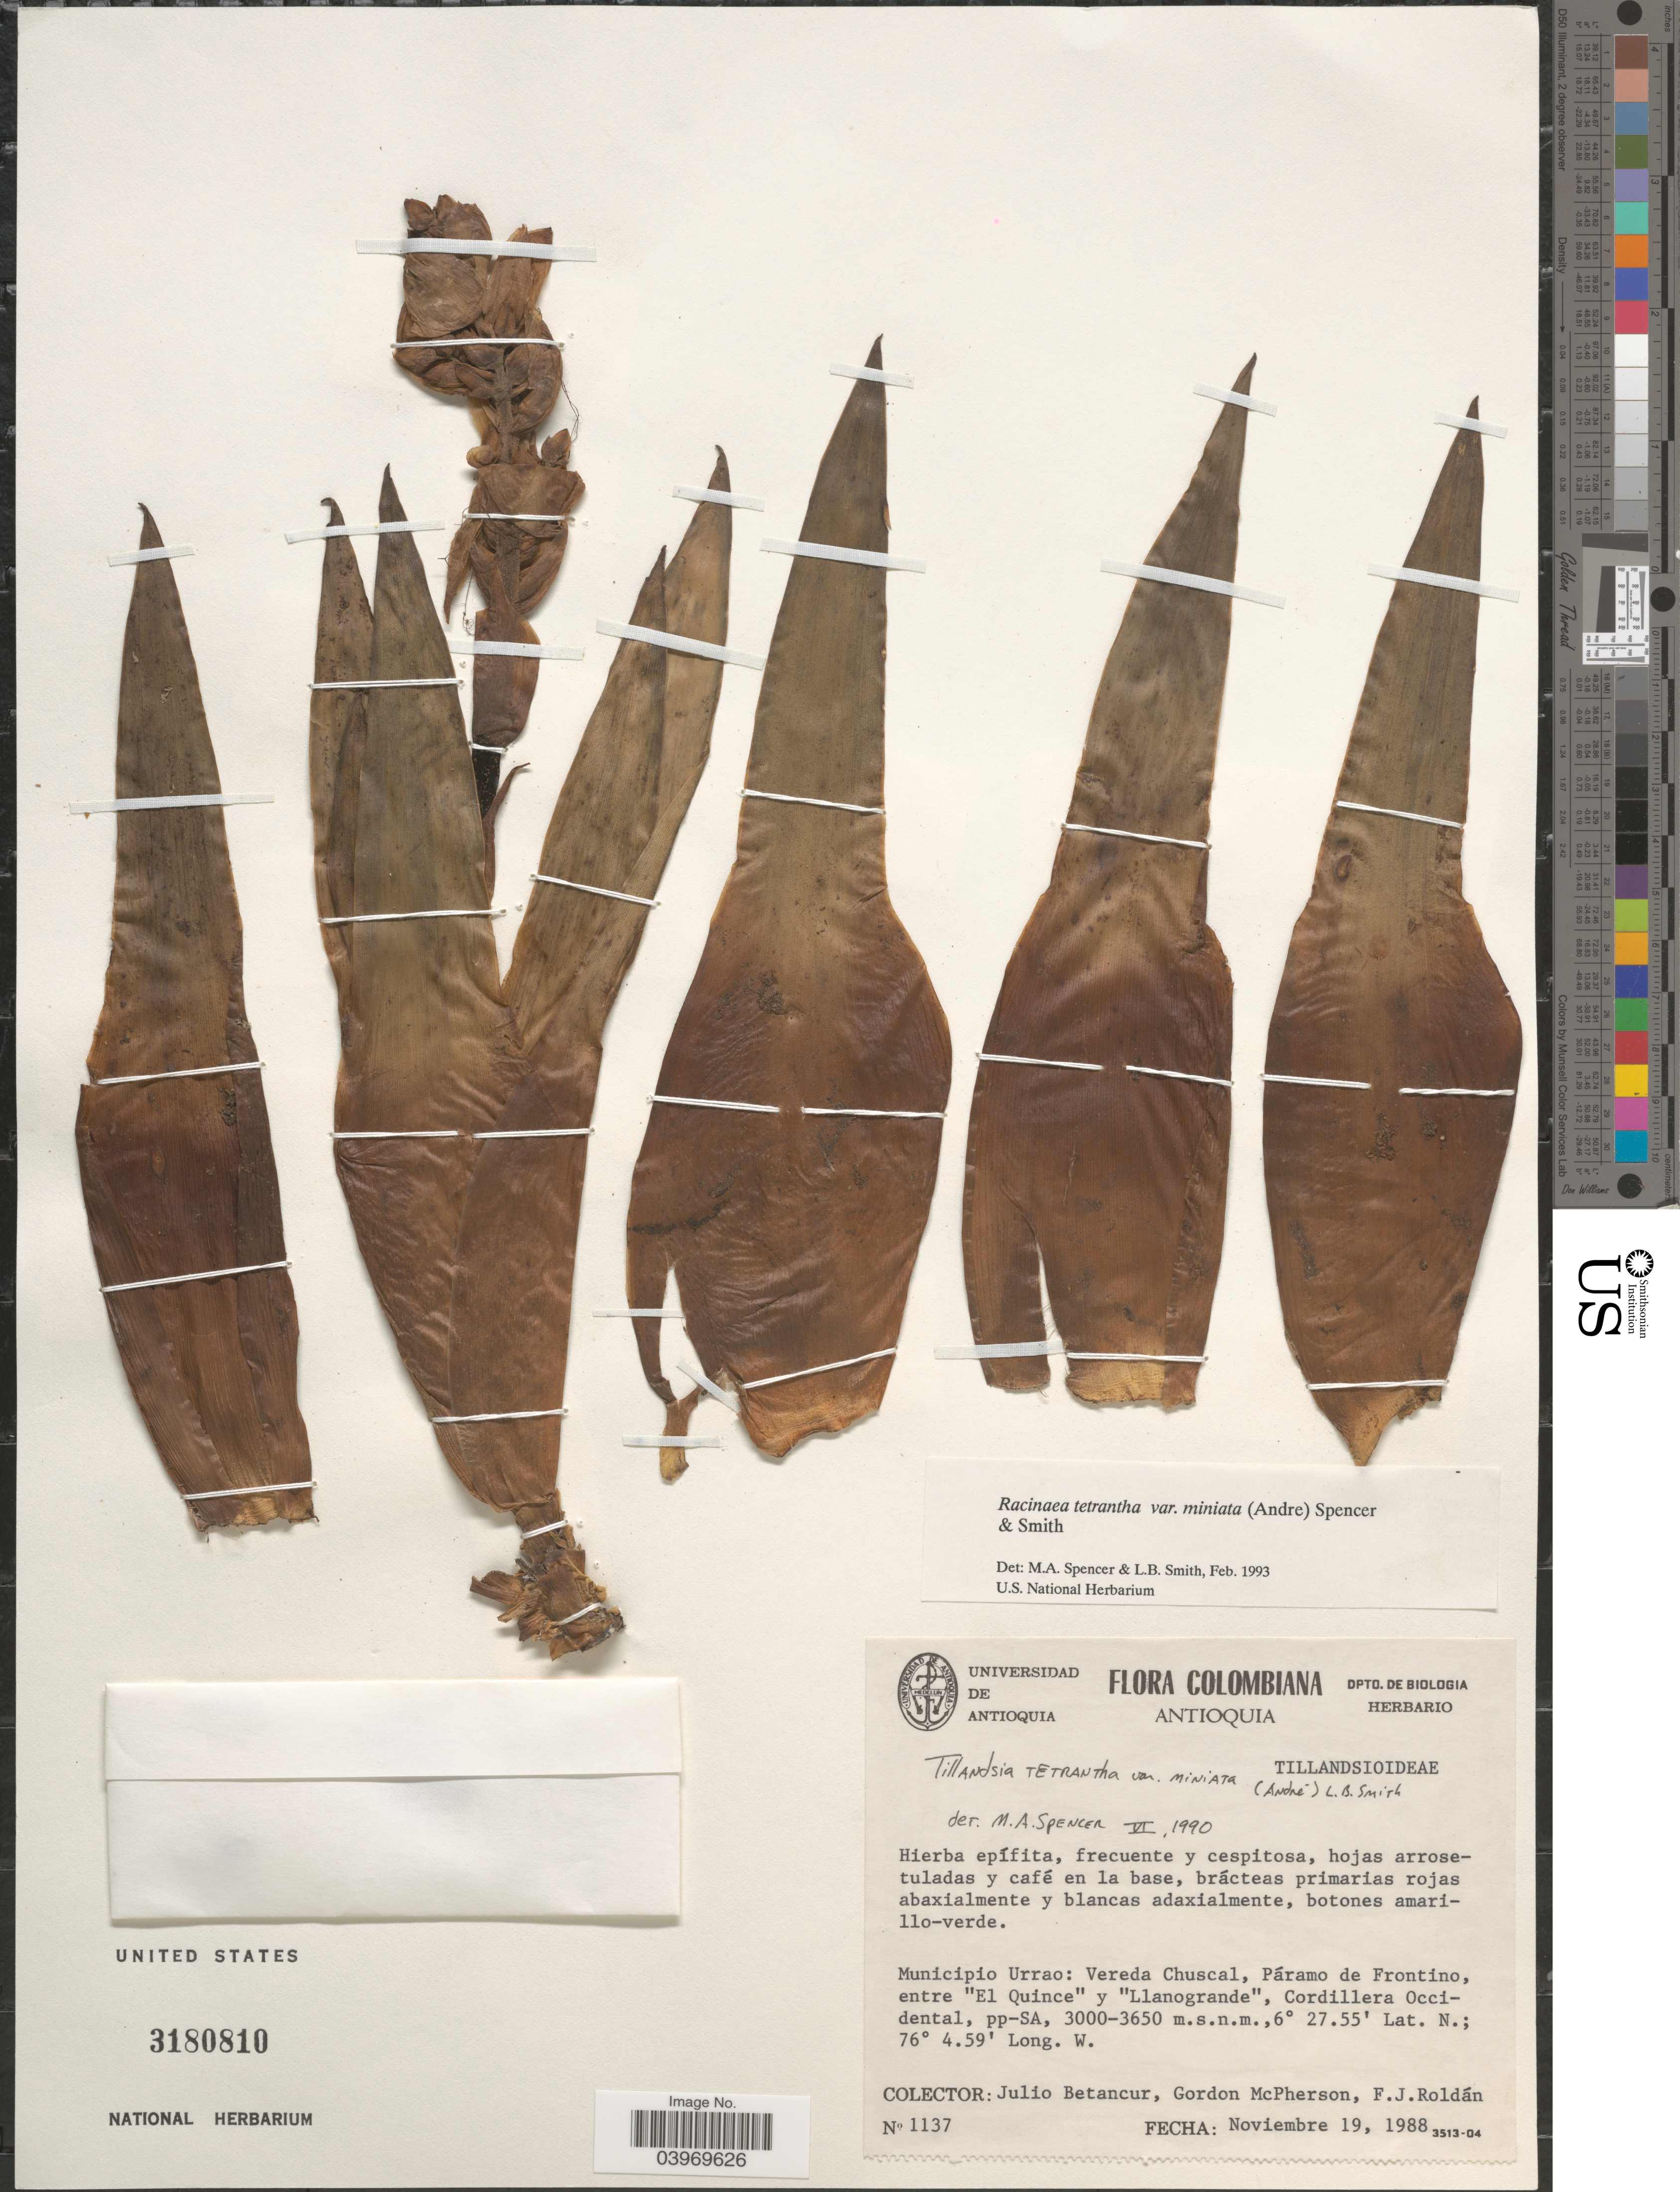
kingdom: Plantae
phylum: Tracheophyta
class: Liliopsida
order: Poales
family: Bromeliaceae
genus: Racinaea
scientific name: Racinaea tetrantha var. miniata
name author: (André) M.A. Spencer & L.B. Sm.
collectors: J. Betancur, G. McPherson & F. J. Roldán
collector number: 1137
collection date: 1988-11-19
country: Colombia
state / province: Antioquia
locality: Municipio Urrao: Vereda Chuscal, Páramo de Frontino, entre "El Quince" y "Llanogrande", Cordillera Occidental, pp-SA.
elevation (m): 3000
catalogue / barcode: US 3180810